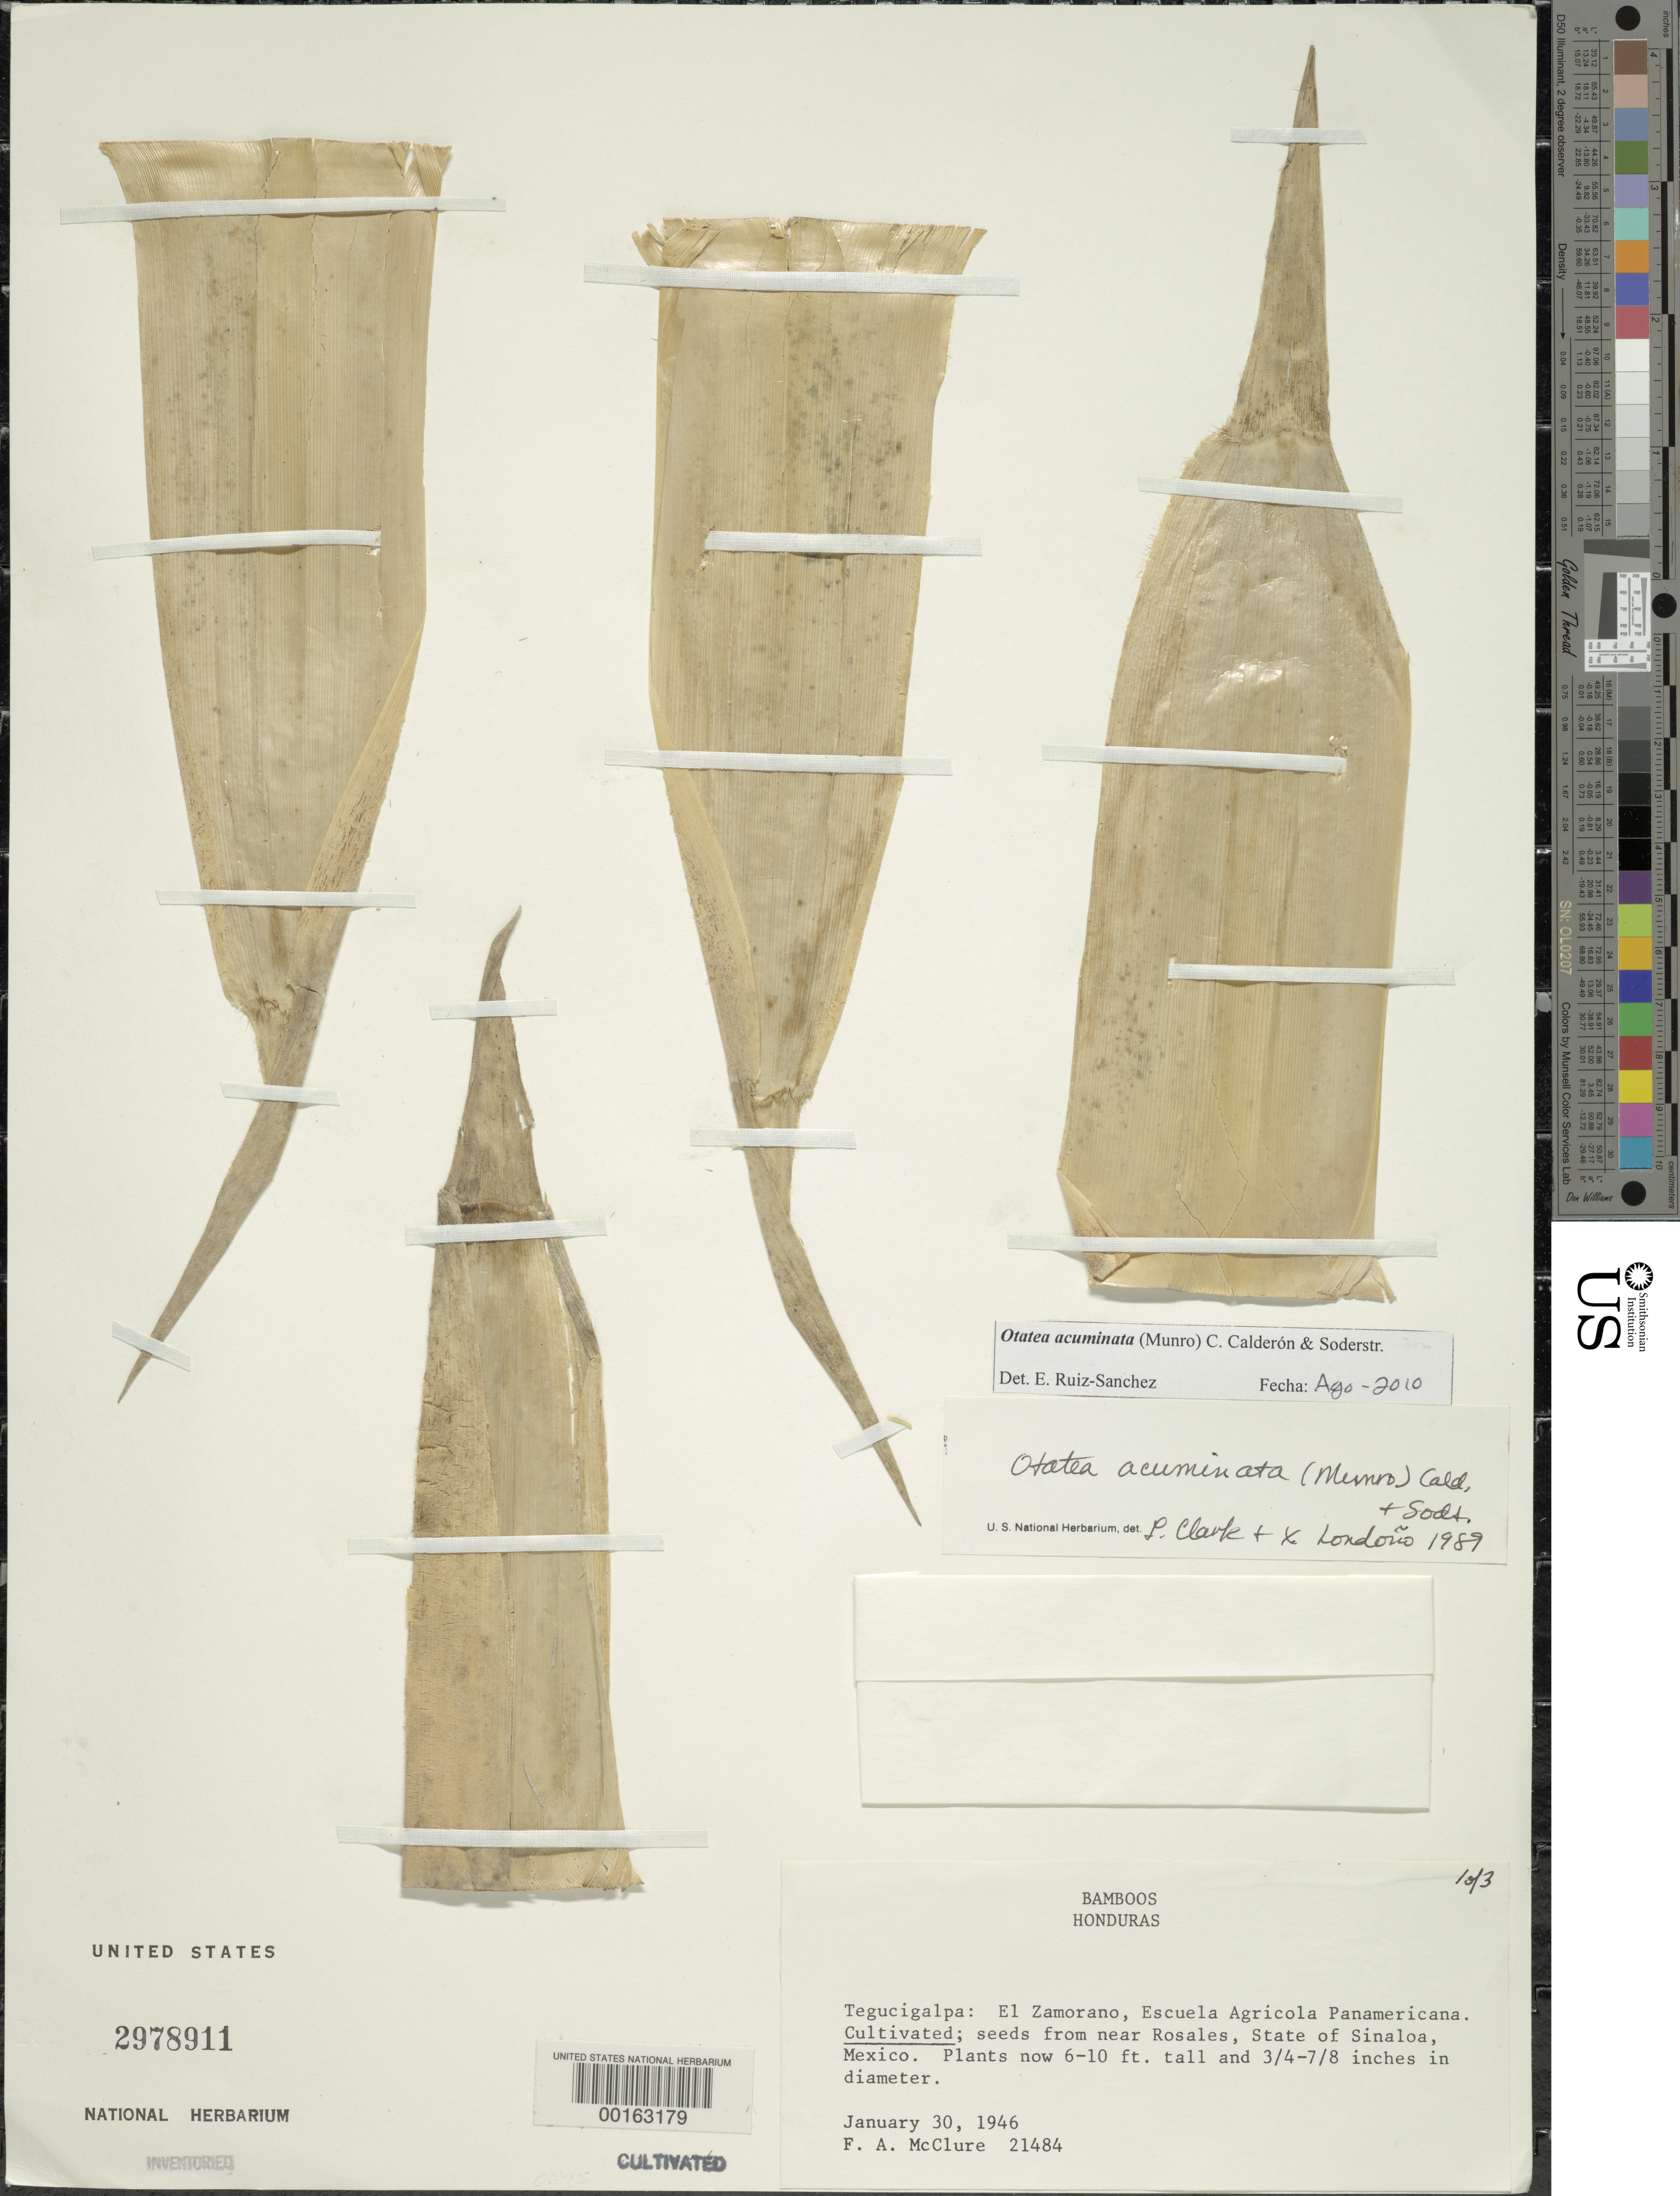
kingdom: Plantae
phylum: Tracheophyta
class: Liliopsida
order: Poales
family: Poaceae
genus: Otatea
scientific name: Otatea acuminata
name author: (Munro) C. E. Calderón & Soderstr.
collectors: F. A. McClure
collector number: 21484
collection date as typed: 30 Jan 1946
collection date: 1946-01-30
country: Honduras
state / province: Fco. Morazán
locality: El Zamorano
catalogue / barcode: US 2978911